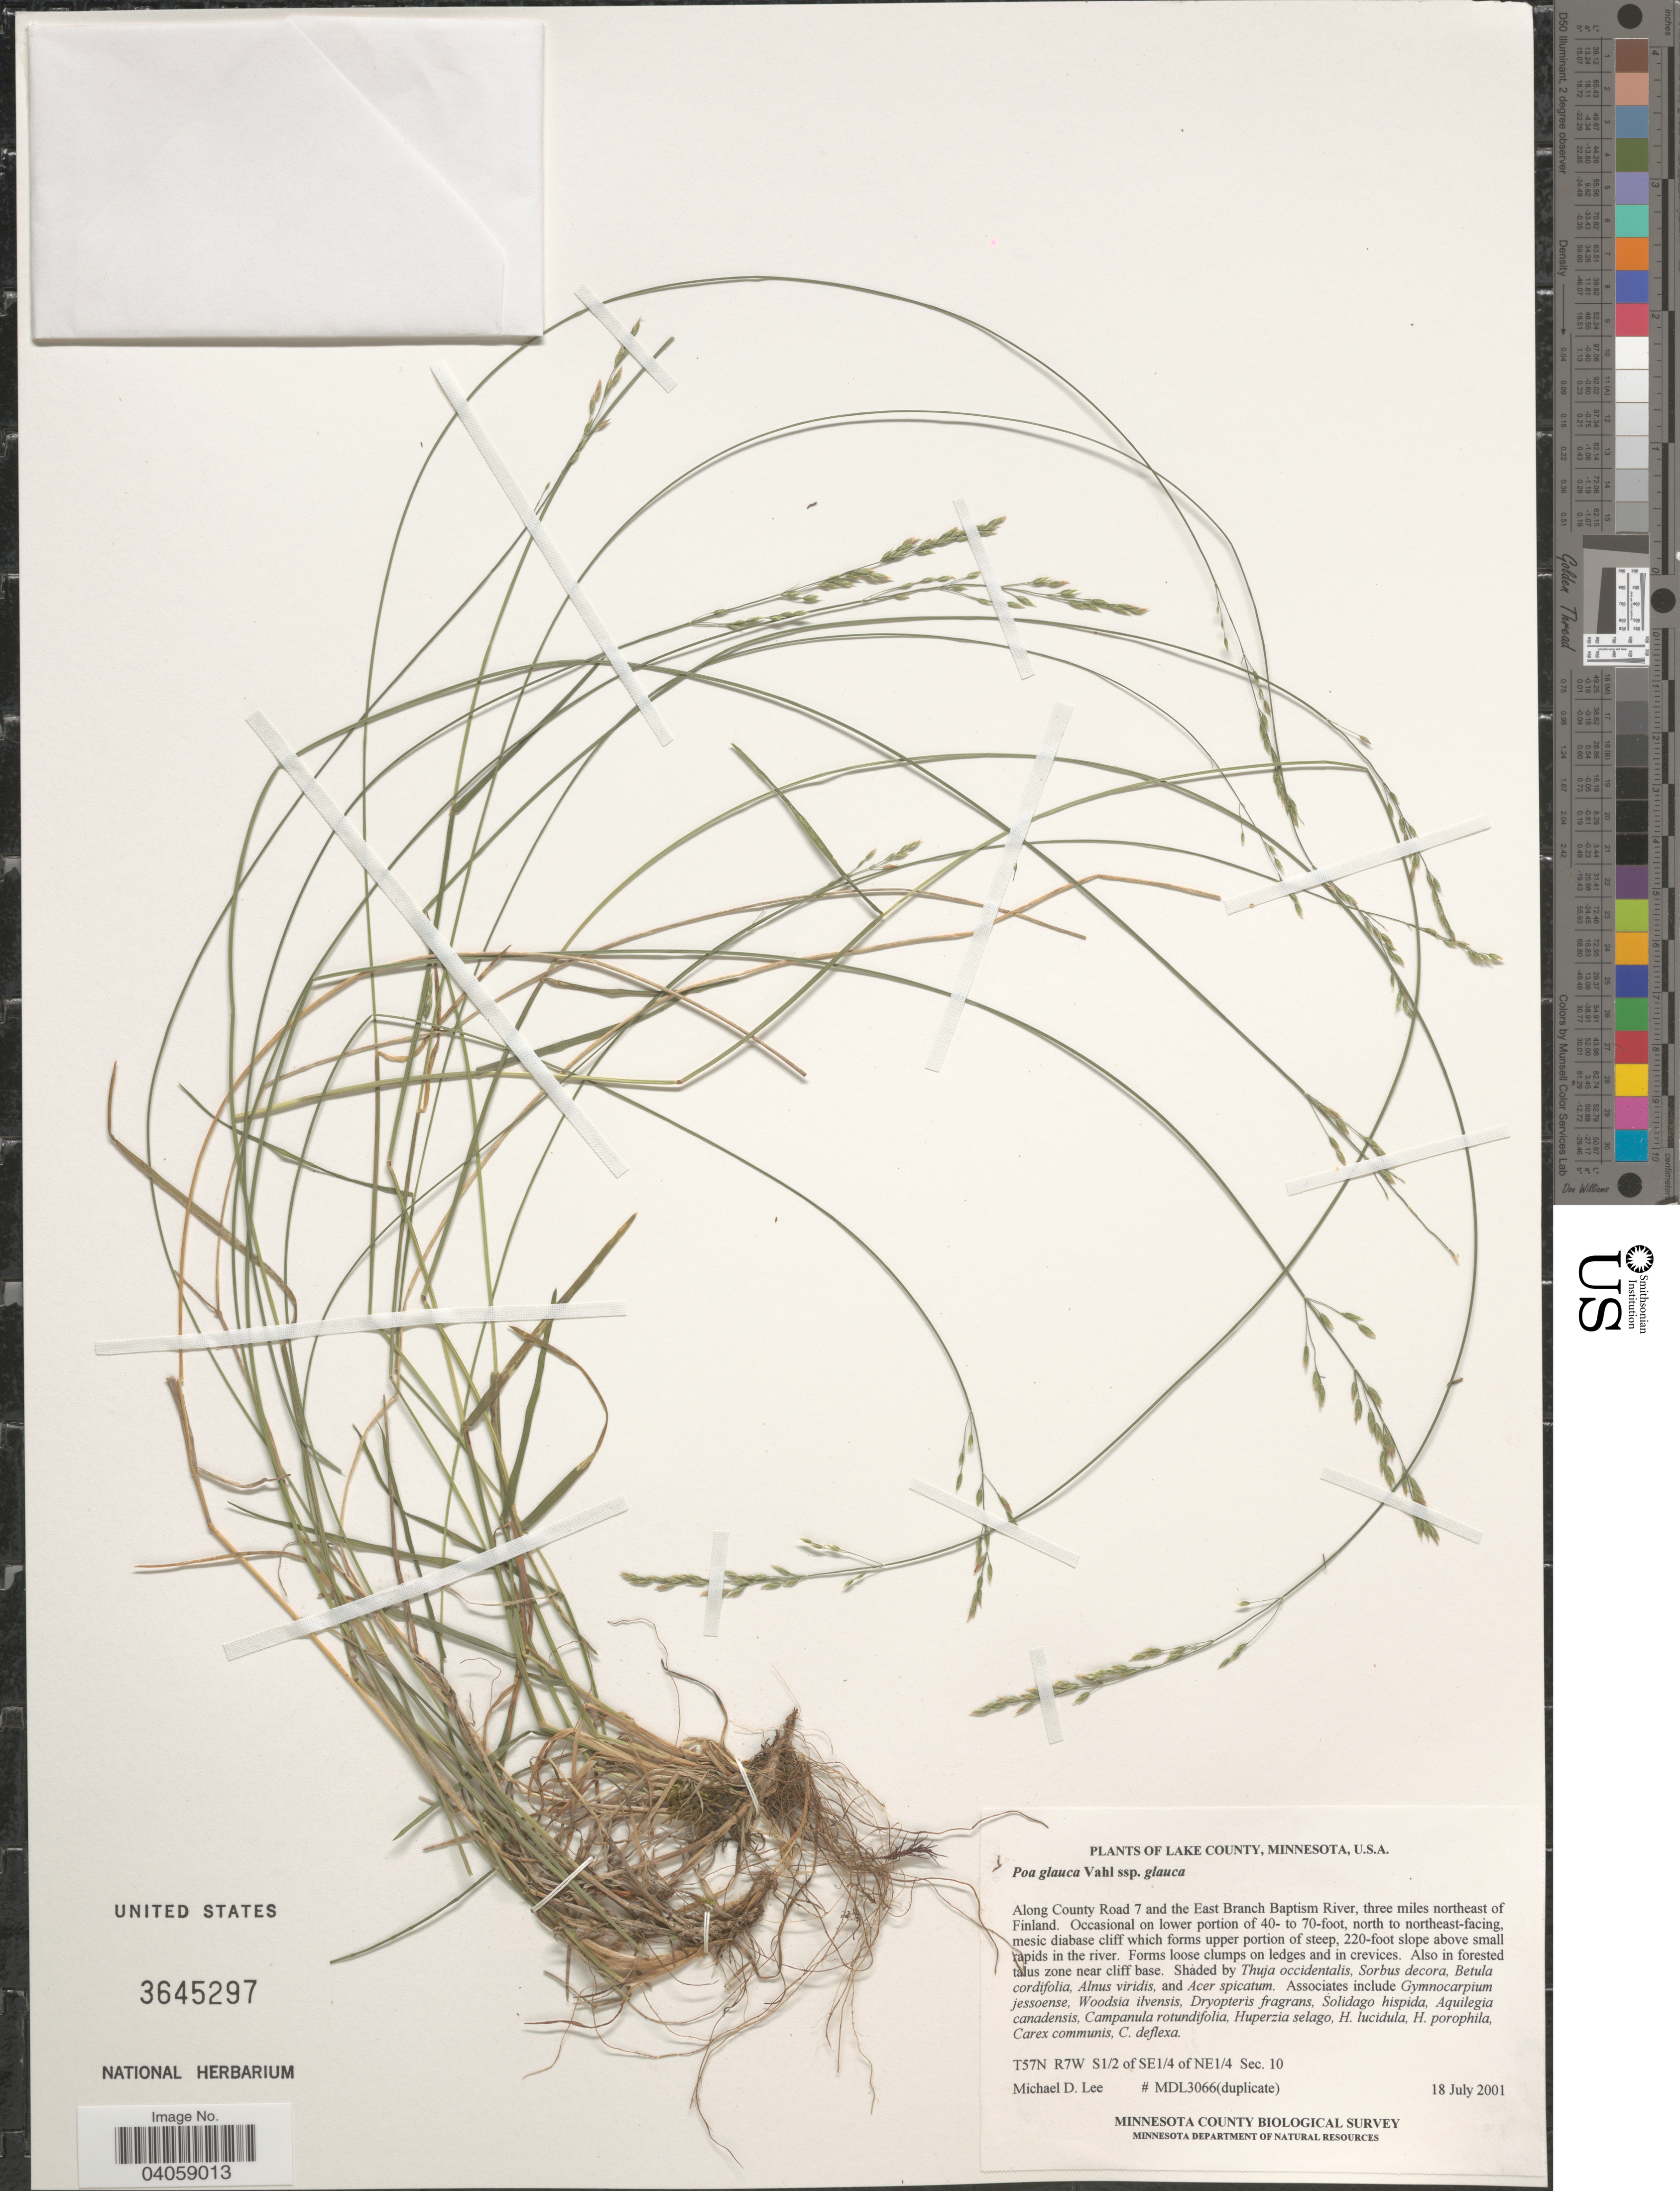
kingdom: Plantae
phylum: Tracheophyta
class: Liliopsida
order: Poales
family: Poaceae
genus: Poa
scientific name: Poa glauca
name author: Vahl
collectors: M. Lee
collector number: MDL3066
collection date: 2001-07-18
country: United States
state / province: Minnesota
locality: Lake County. Along County Road 7 and the East Branch Baptism River, three miles northeast of Finland. On lower portion of 40- to 70-foot, north to northeast-facing, mesic diabase cliff which forms upper portion of steep, 220-foot slope above small rapids in the river. Also in forested talus zone near cliff base. T57N R7W S½ of SE¼ of NE¼ Sec. 10.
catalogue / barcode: US 3645297